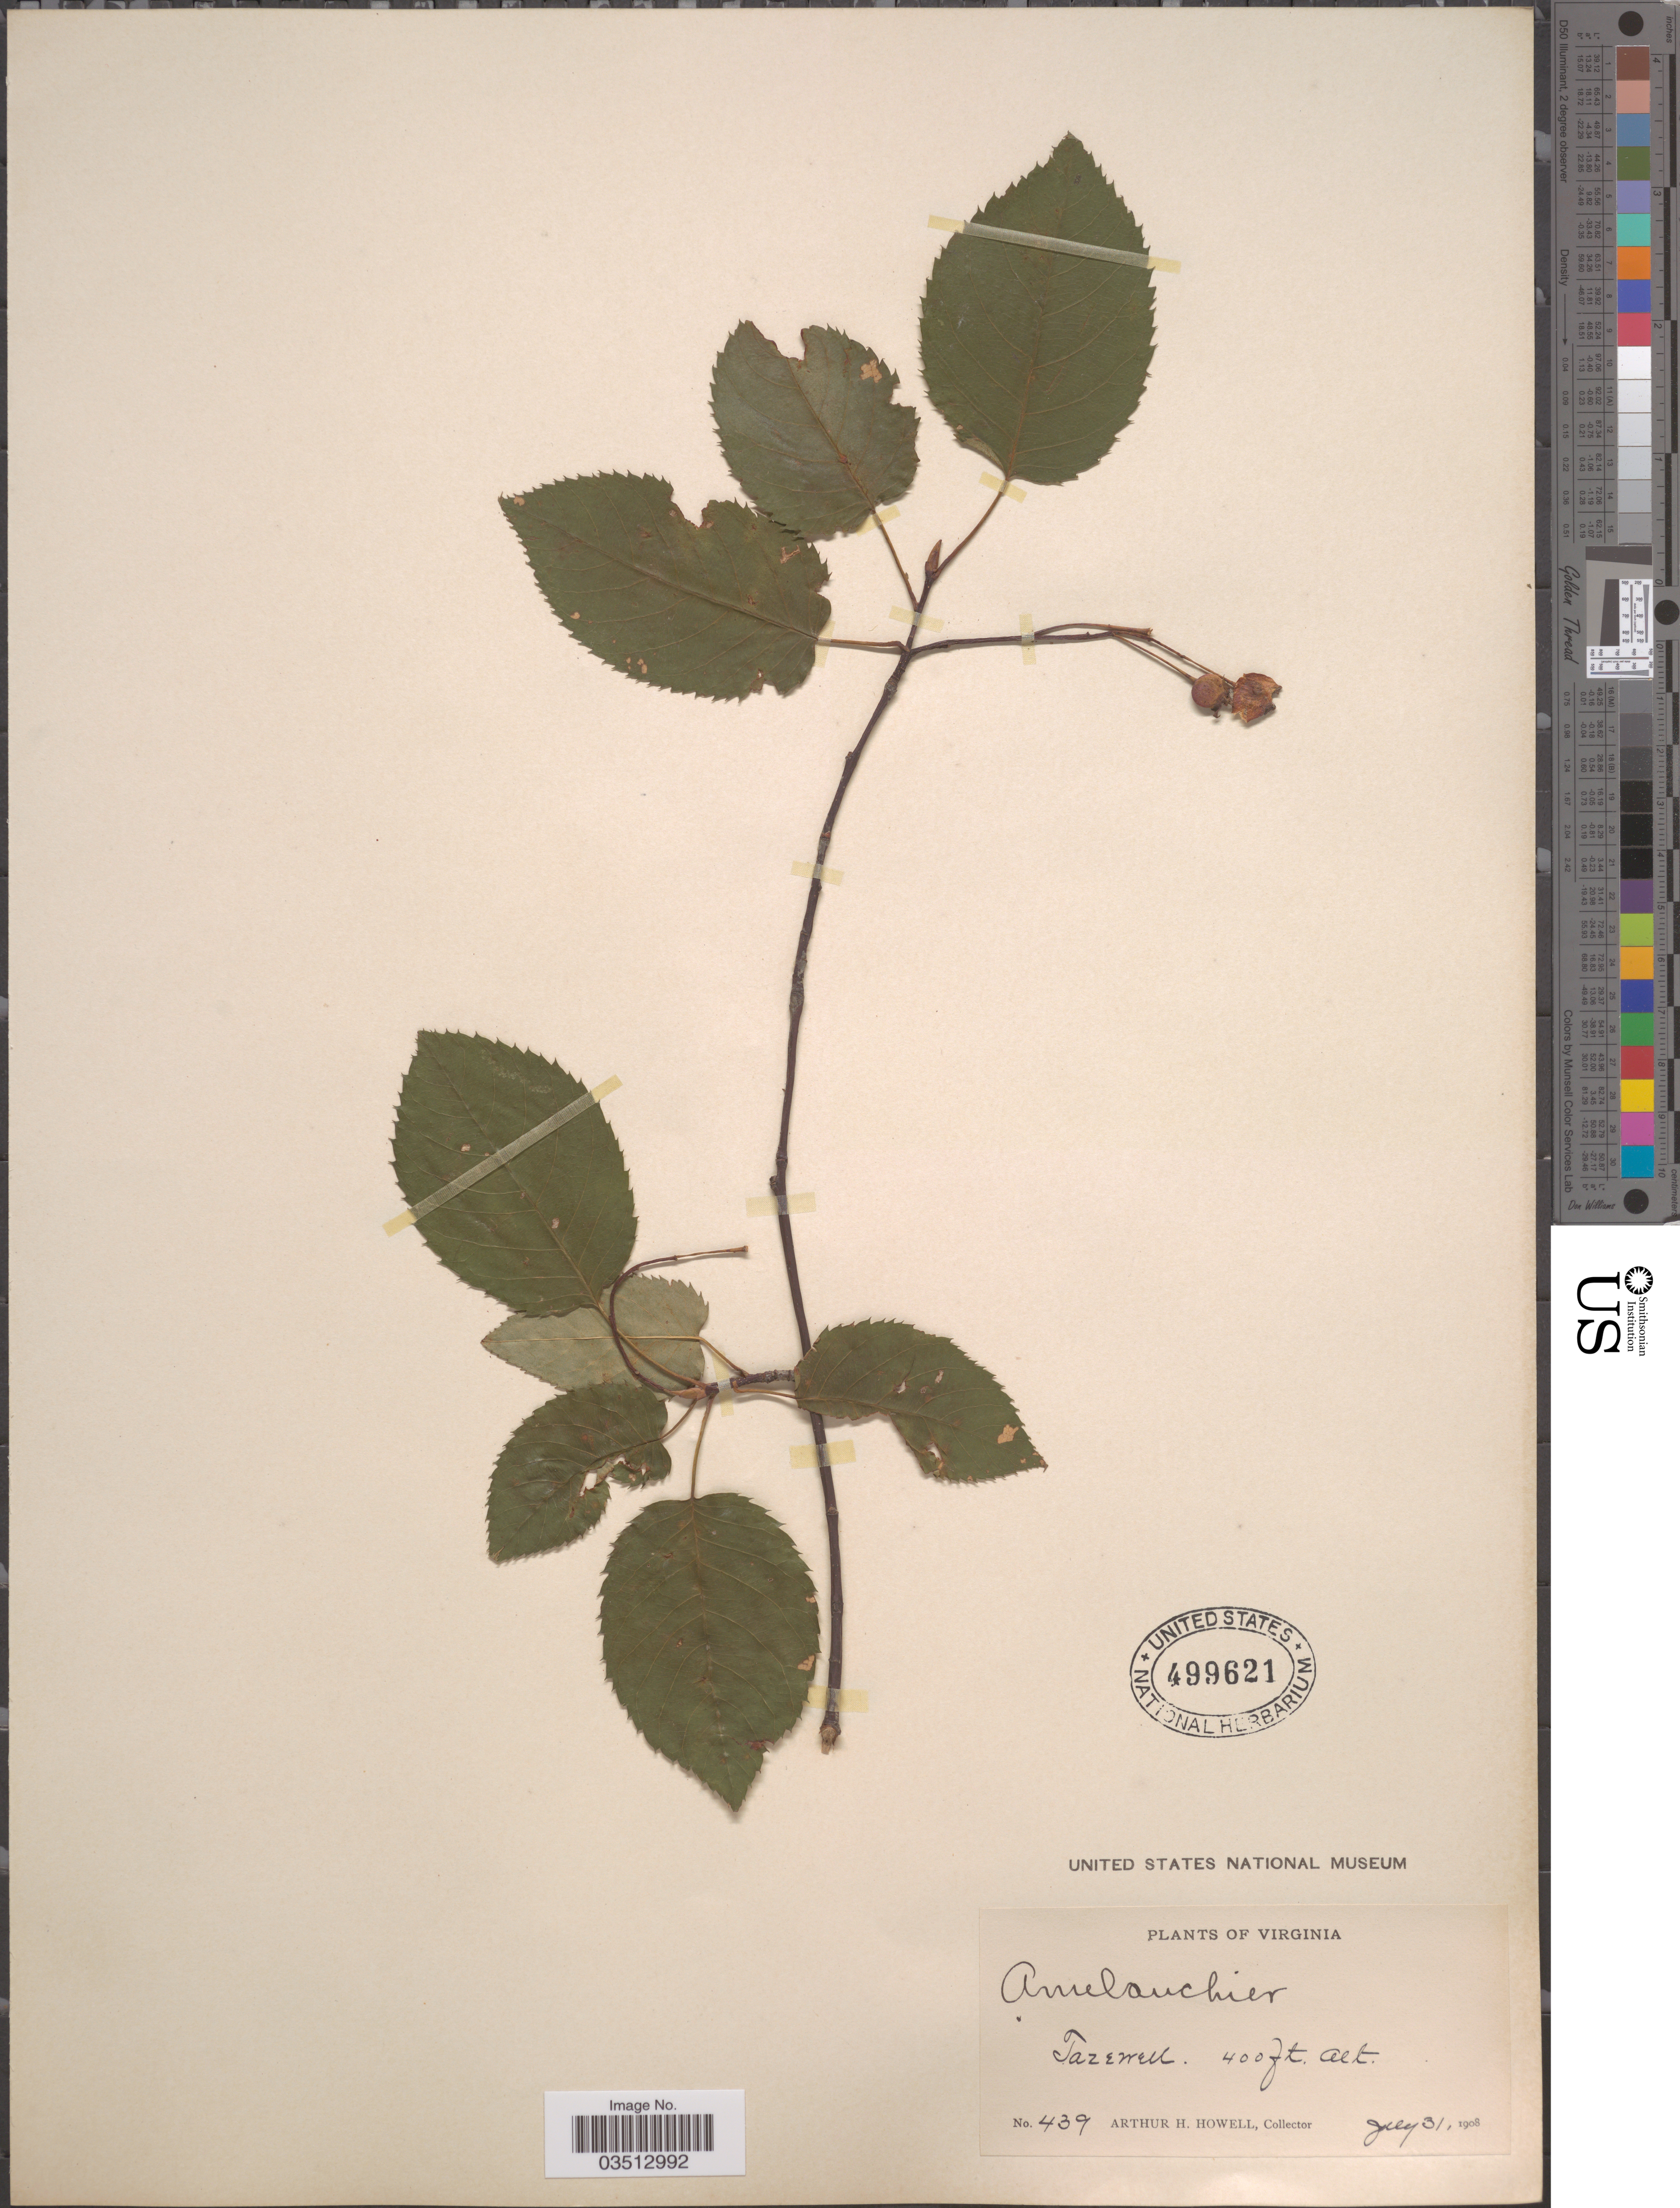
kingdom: Plantae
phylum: Tracheophyta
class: Magnoliopsida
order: Rosales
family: Rosaceae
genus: Amelanchier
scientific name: Amelanchier sp.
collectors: A. H. Howell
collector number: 439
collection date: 1908-07-31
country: United States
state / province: Virginia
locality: Farewell.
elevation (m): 122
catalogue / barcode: US 499621